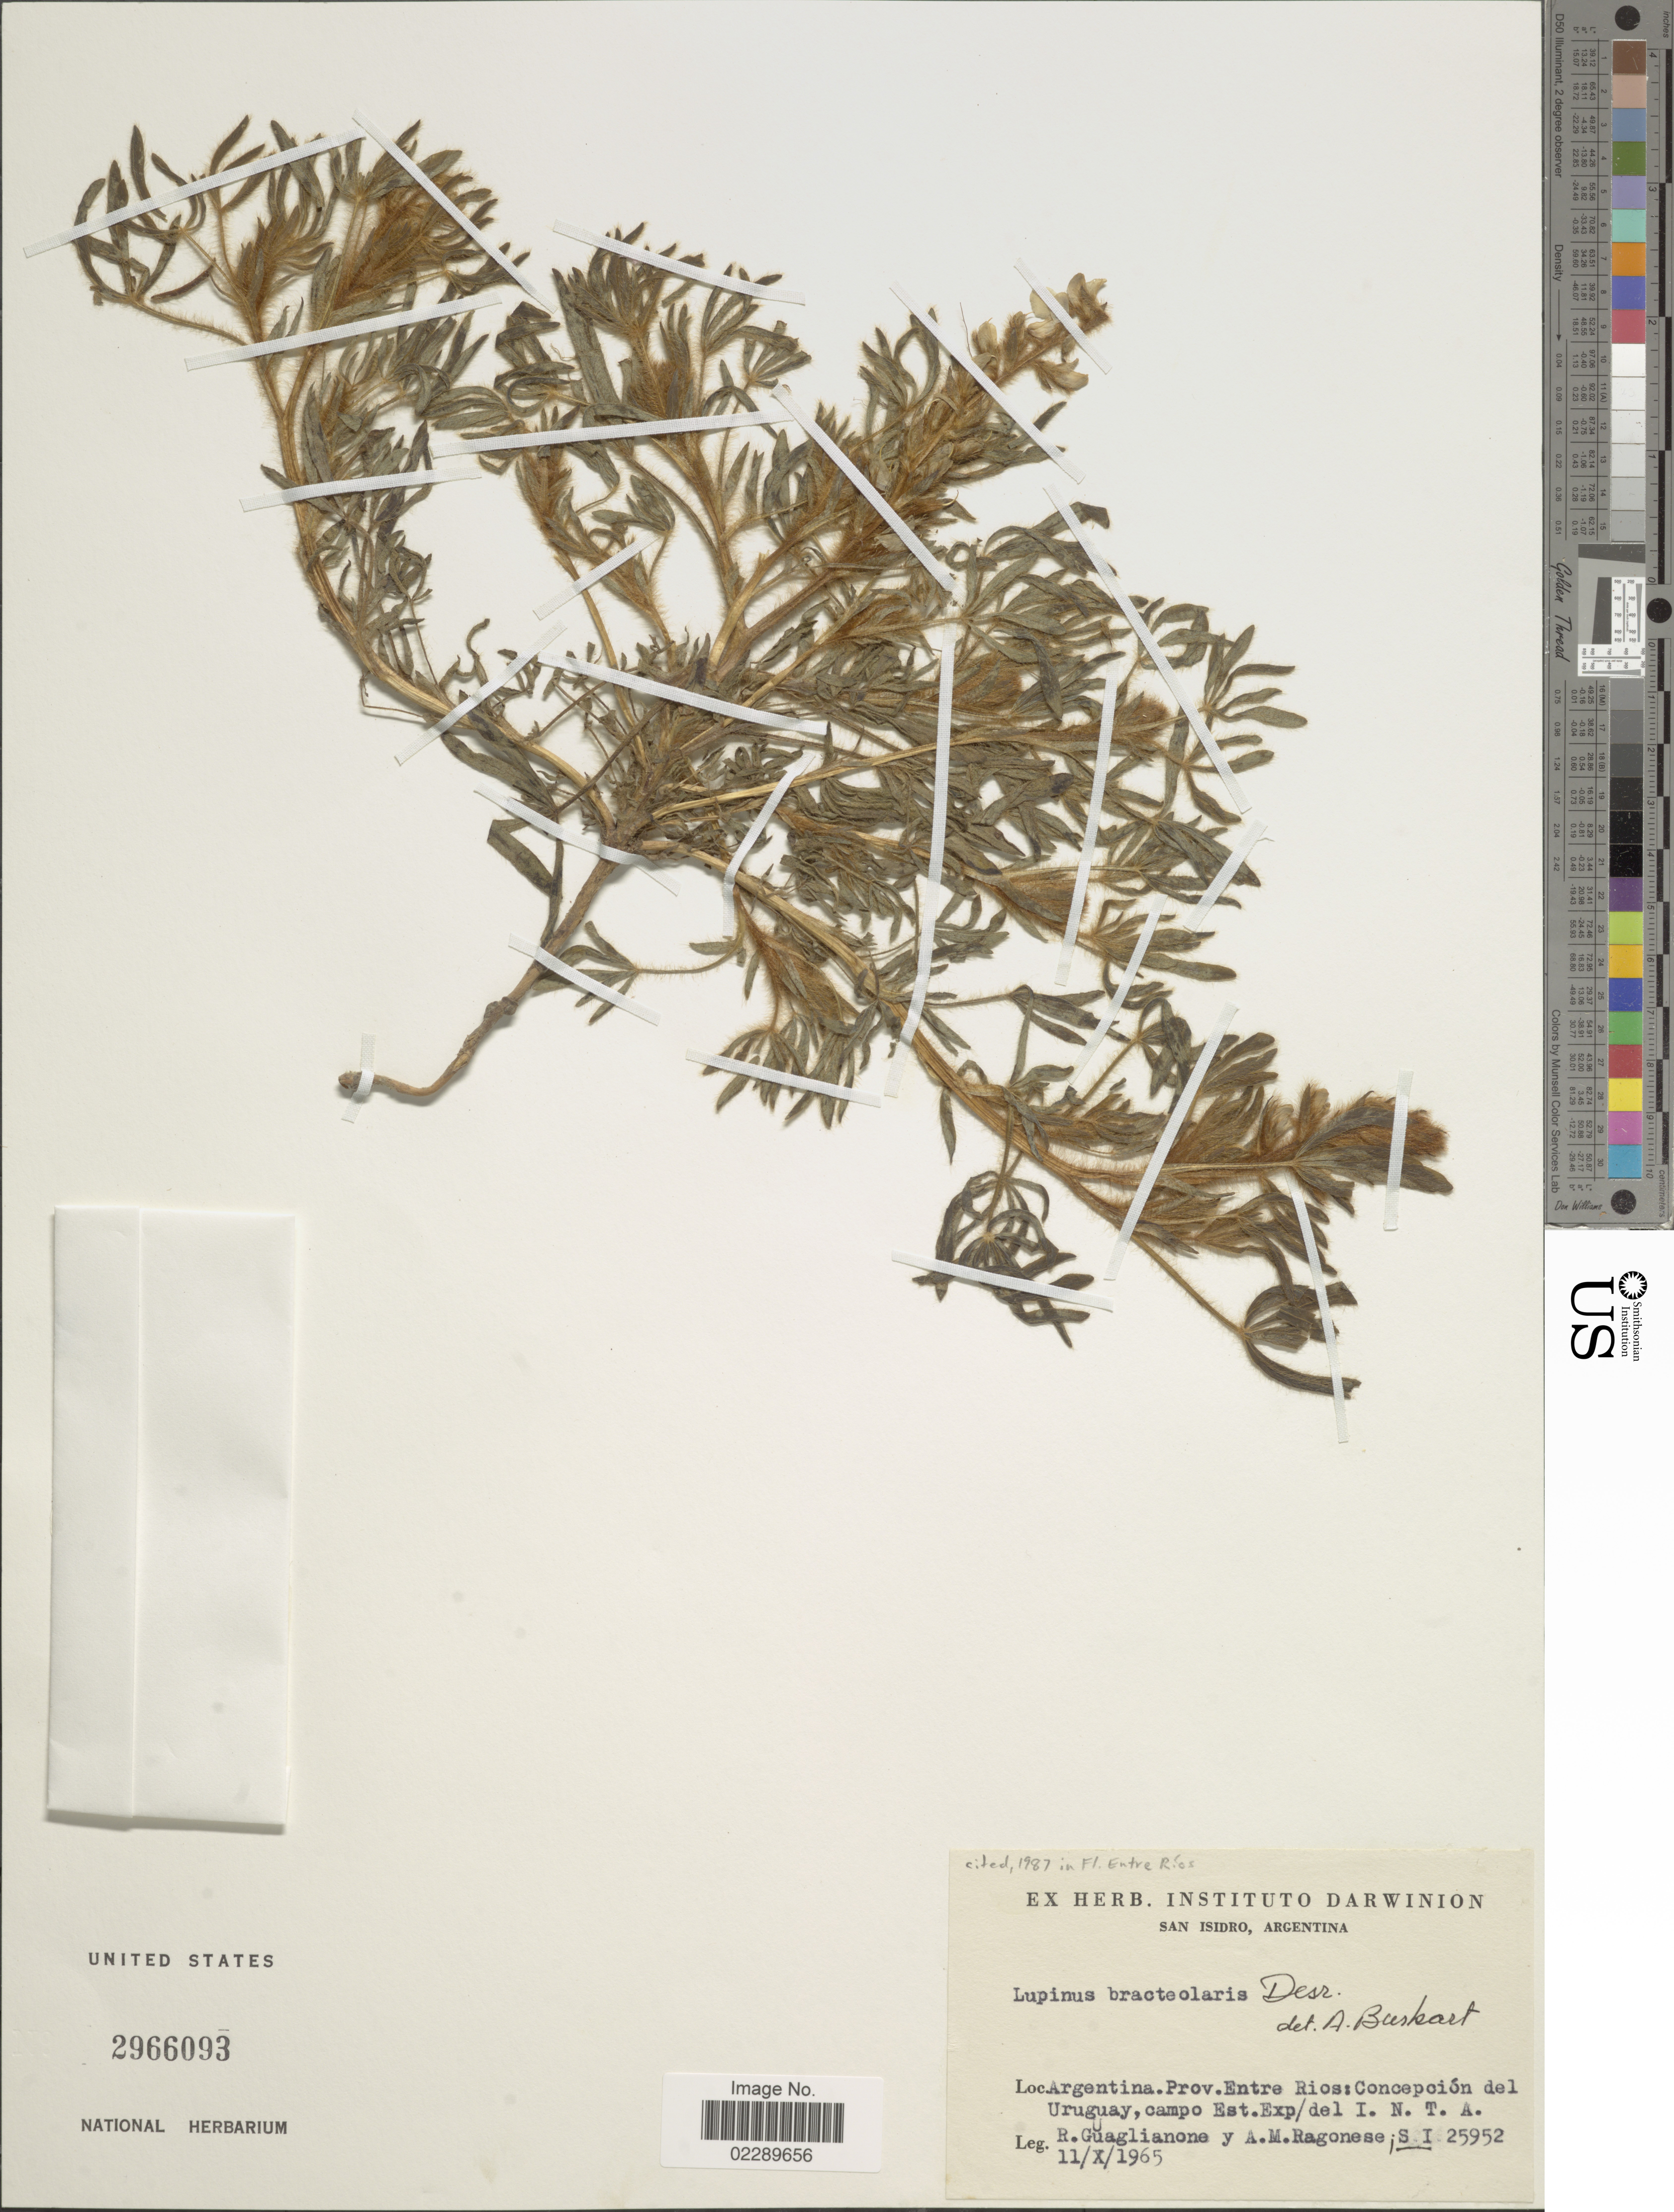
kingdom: Plantae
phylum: Tracheophyta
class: Magnoliopsida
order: Fabales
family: Fabaceae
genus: Lupinus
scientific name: Lupinus bracteolaris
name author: Desr.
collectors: R. Guaglianone & A. Ragonese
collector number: S.I.25952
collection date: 1965-10-11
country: Argentina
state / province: Entre Rios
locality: Argentina. Prov. Entre Rios: Concepción del Uruguay, campo Est. Exp/del I.N.T.A.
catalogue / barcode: US 2966093